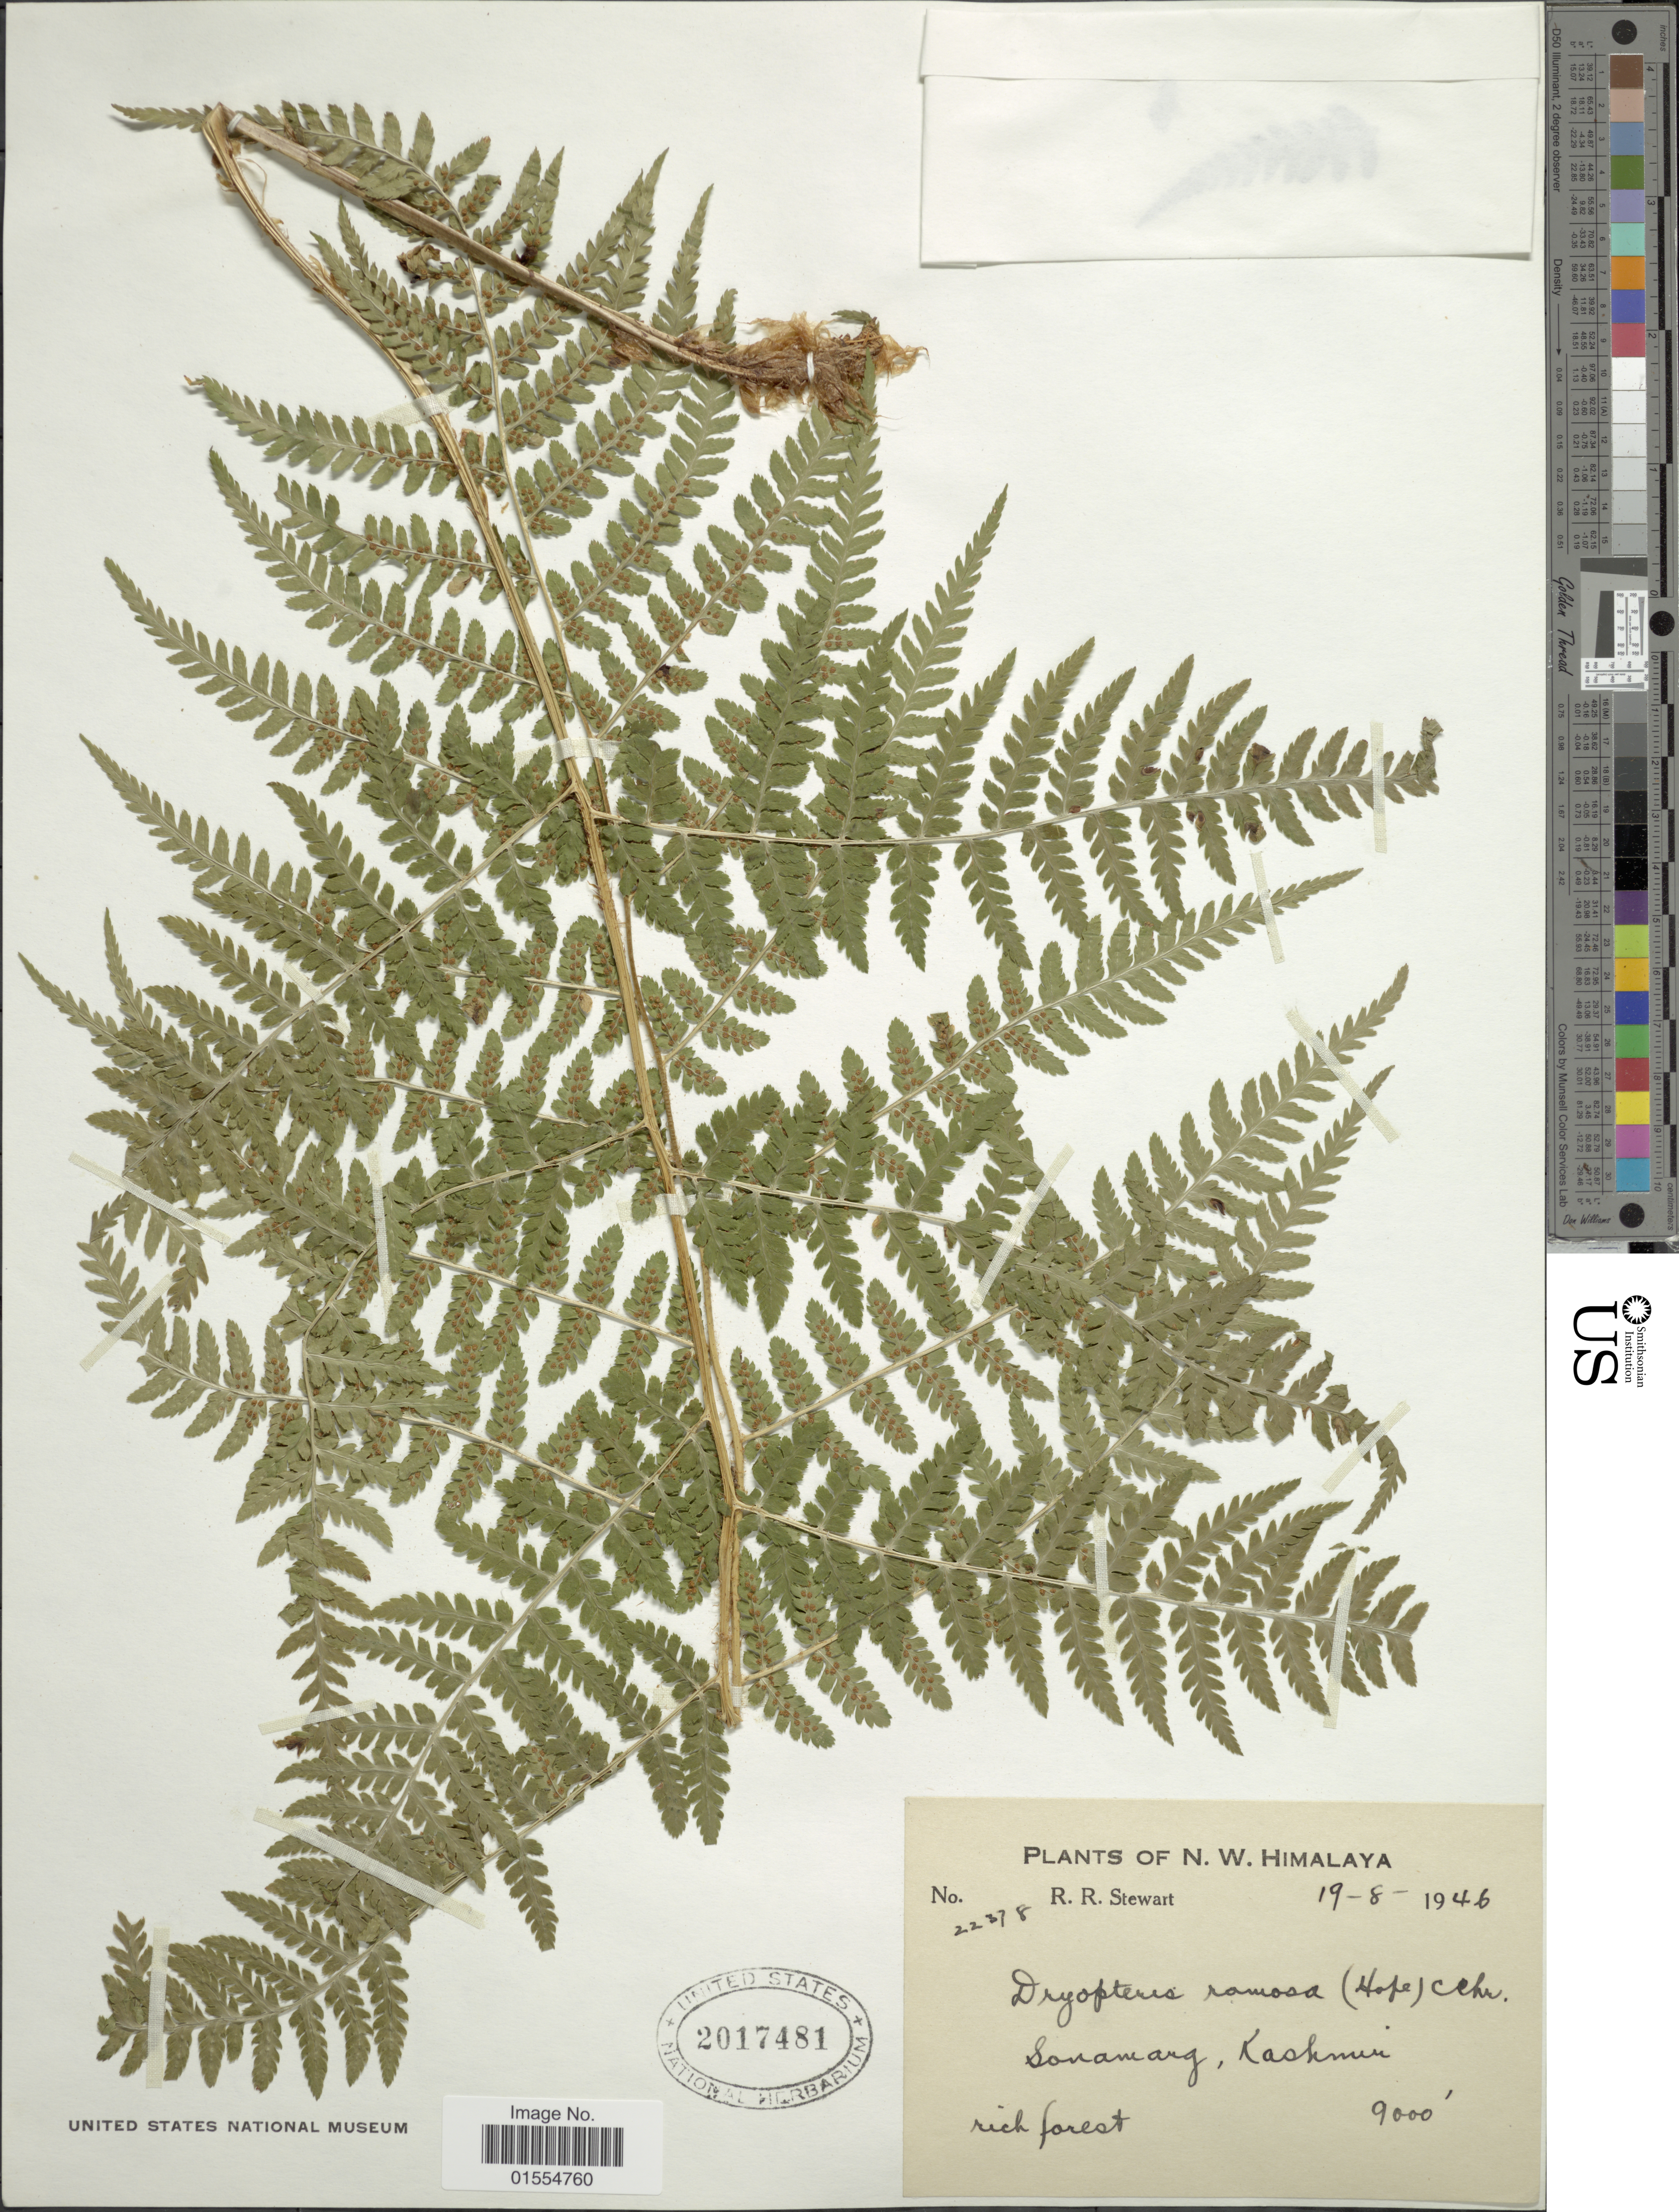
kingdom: Plantae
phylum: Tracheophyta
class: Polypodiopsida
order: Polypodiales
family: Dryopteridaceae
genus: Dryopteris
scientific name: Dryopteris ramosa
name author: (C. Hope) C. Chr.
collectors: R. R. Stewart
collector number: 22378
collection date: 1946-08-19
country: India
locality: N. W. Himalaya, Sonamarg, Kashmi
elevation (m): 2743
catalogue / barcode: US 2017481